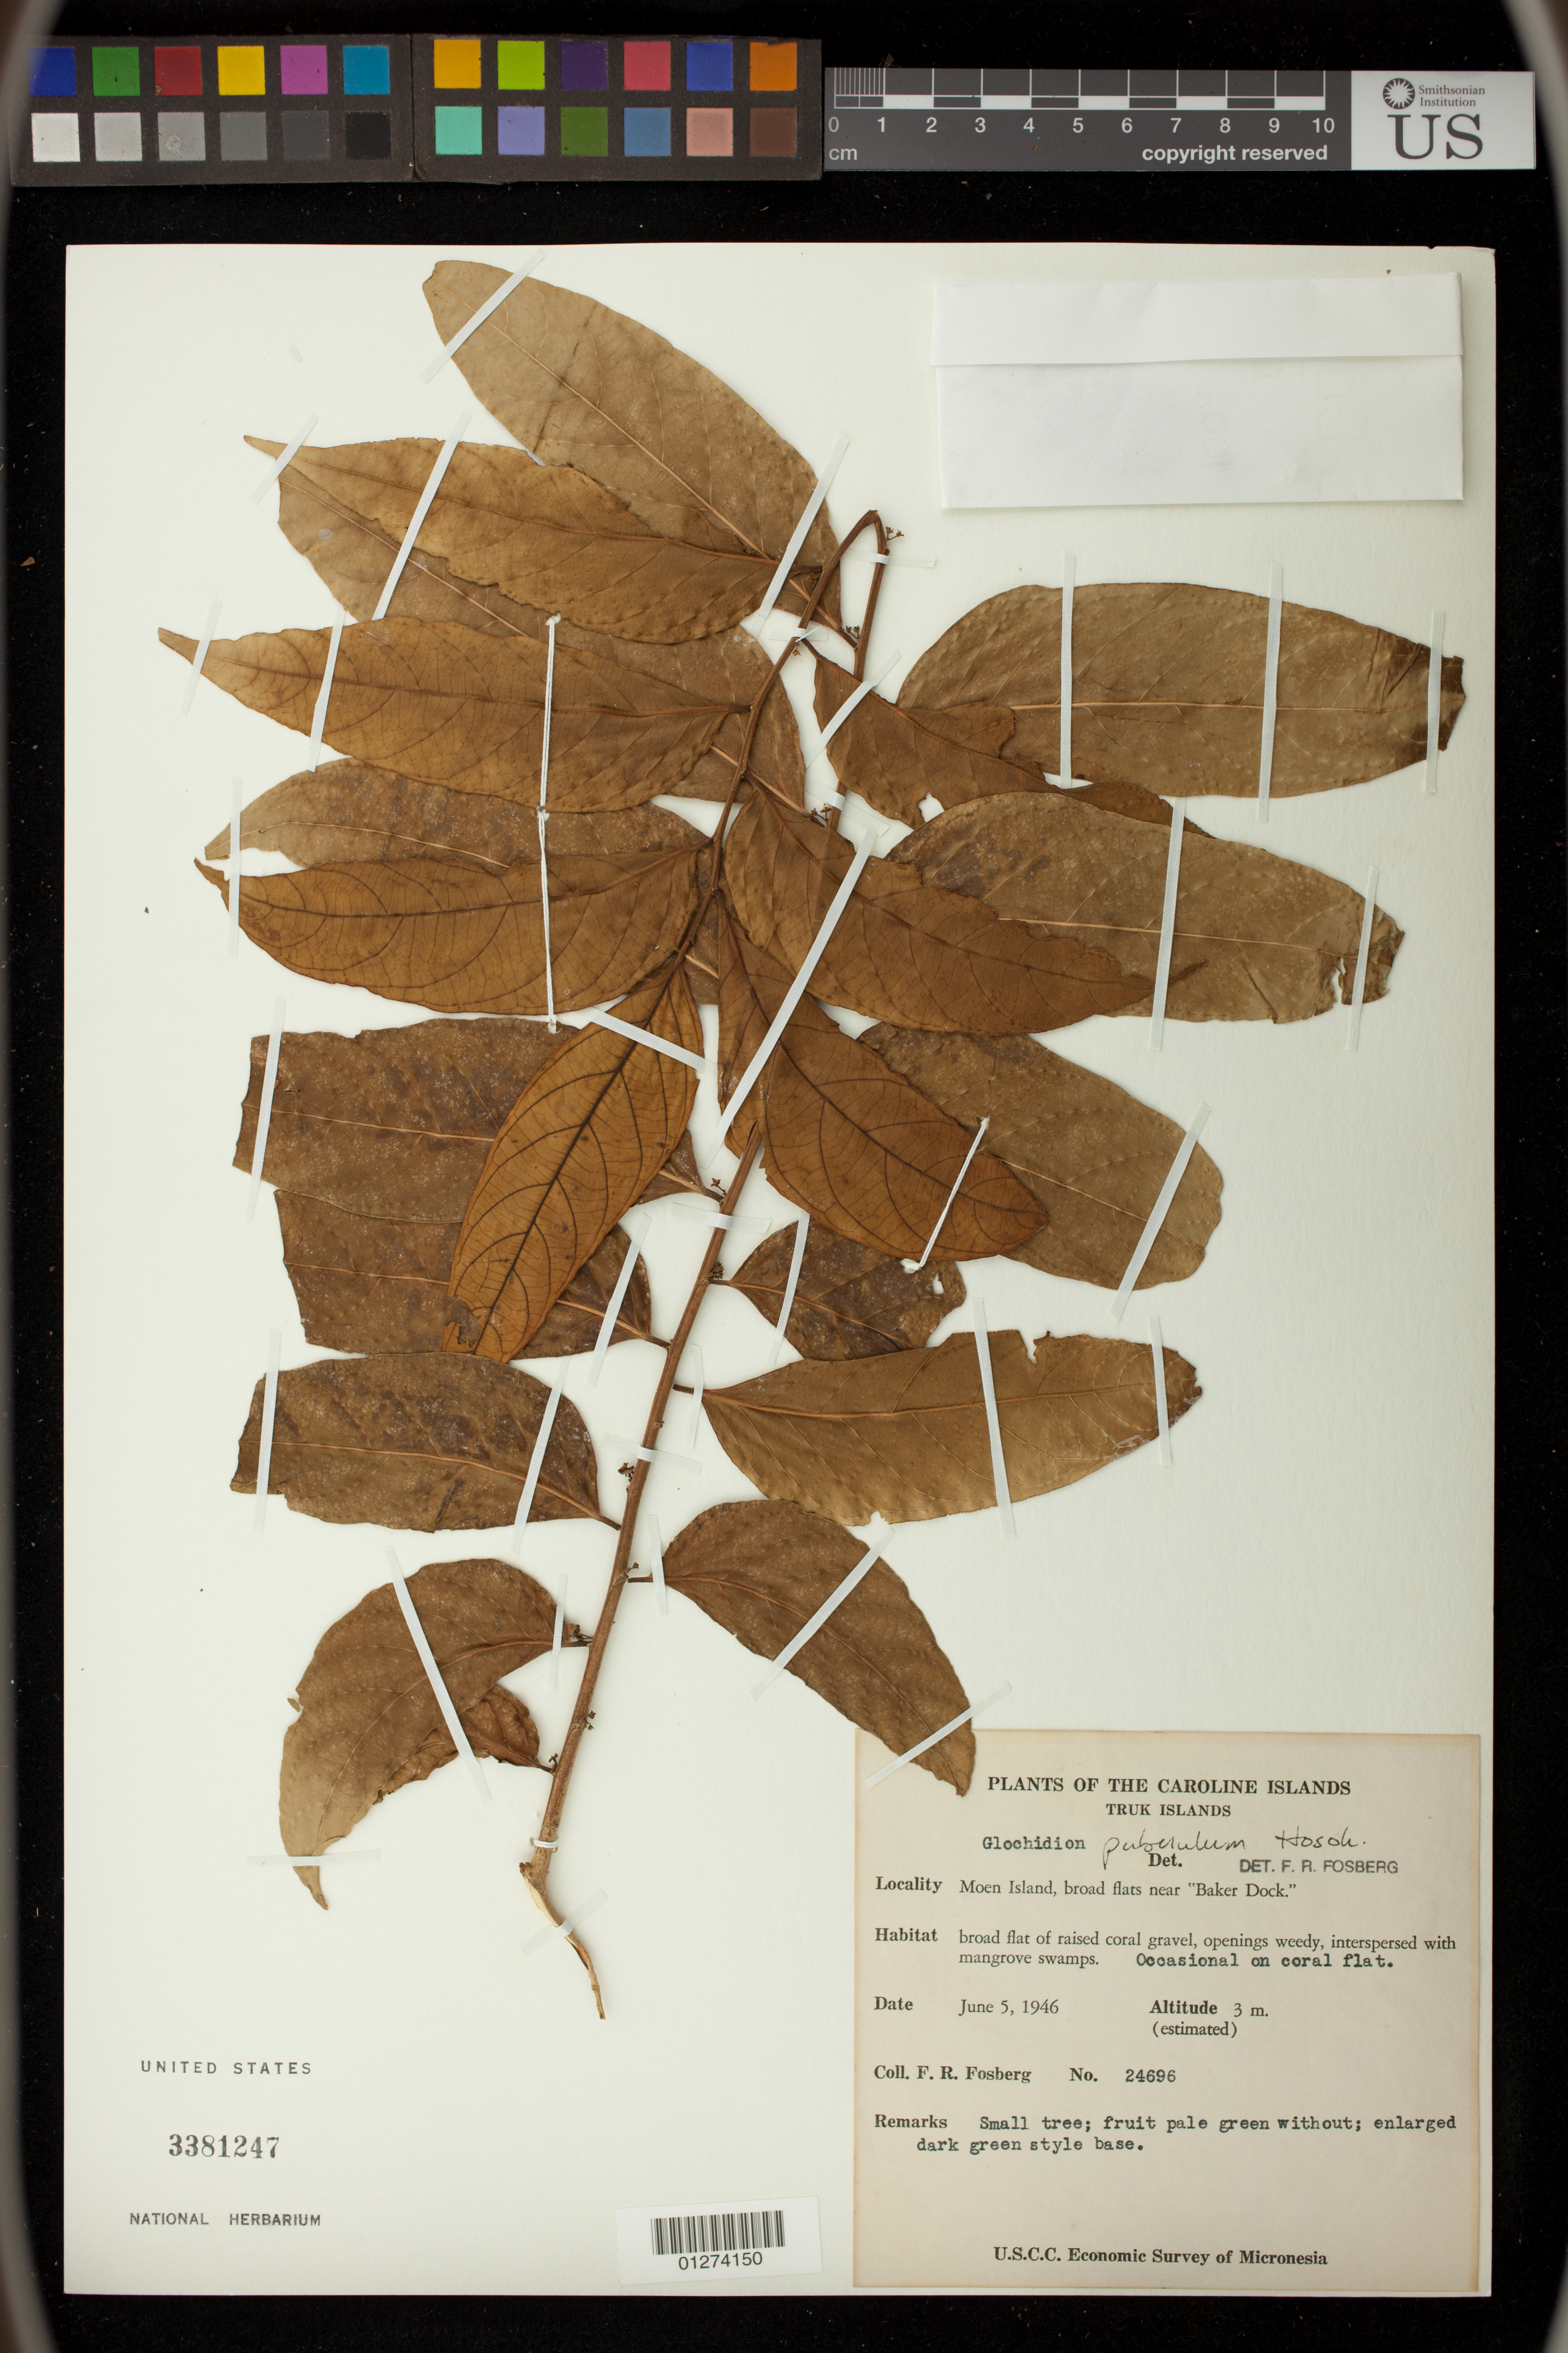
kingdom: Plantae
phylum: Tracheophyta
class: Magnoliopsida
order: Malpighiales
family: Phyllanthaceae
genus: Phyllanthus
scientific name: Phyllanthus senyavinianus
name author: (Glassman) W.L. Wagner & Lorence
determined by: Wagner, W. L., (BOT), Smithsonian Institution - National Museum of Natural History (UNITED STATES)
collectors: F. R. Fosberg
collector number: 24696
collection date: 1946-06-05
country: Micronesia, Federated States of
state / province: Truk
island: Moen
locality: Caroline Islands. Truk [Chuuk] Islands. Moen Island, broad flats near "Baker Dock."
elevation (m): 3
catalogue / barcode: US 3381247